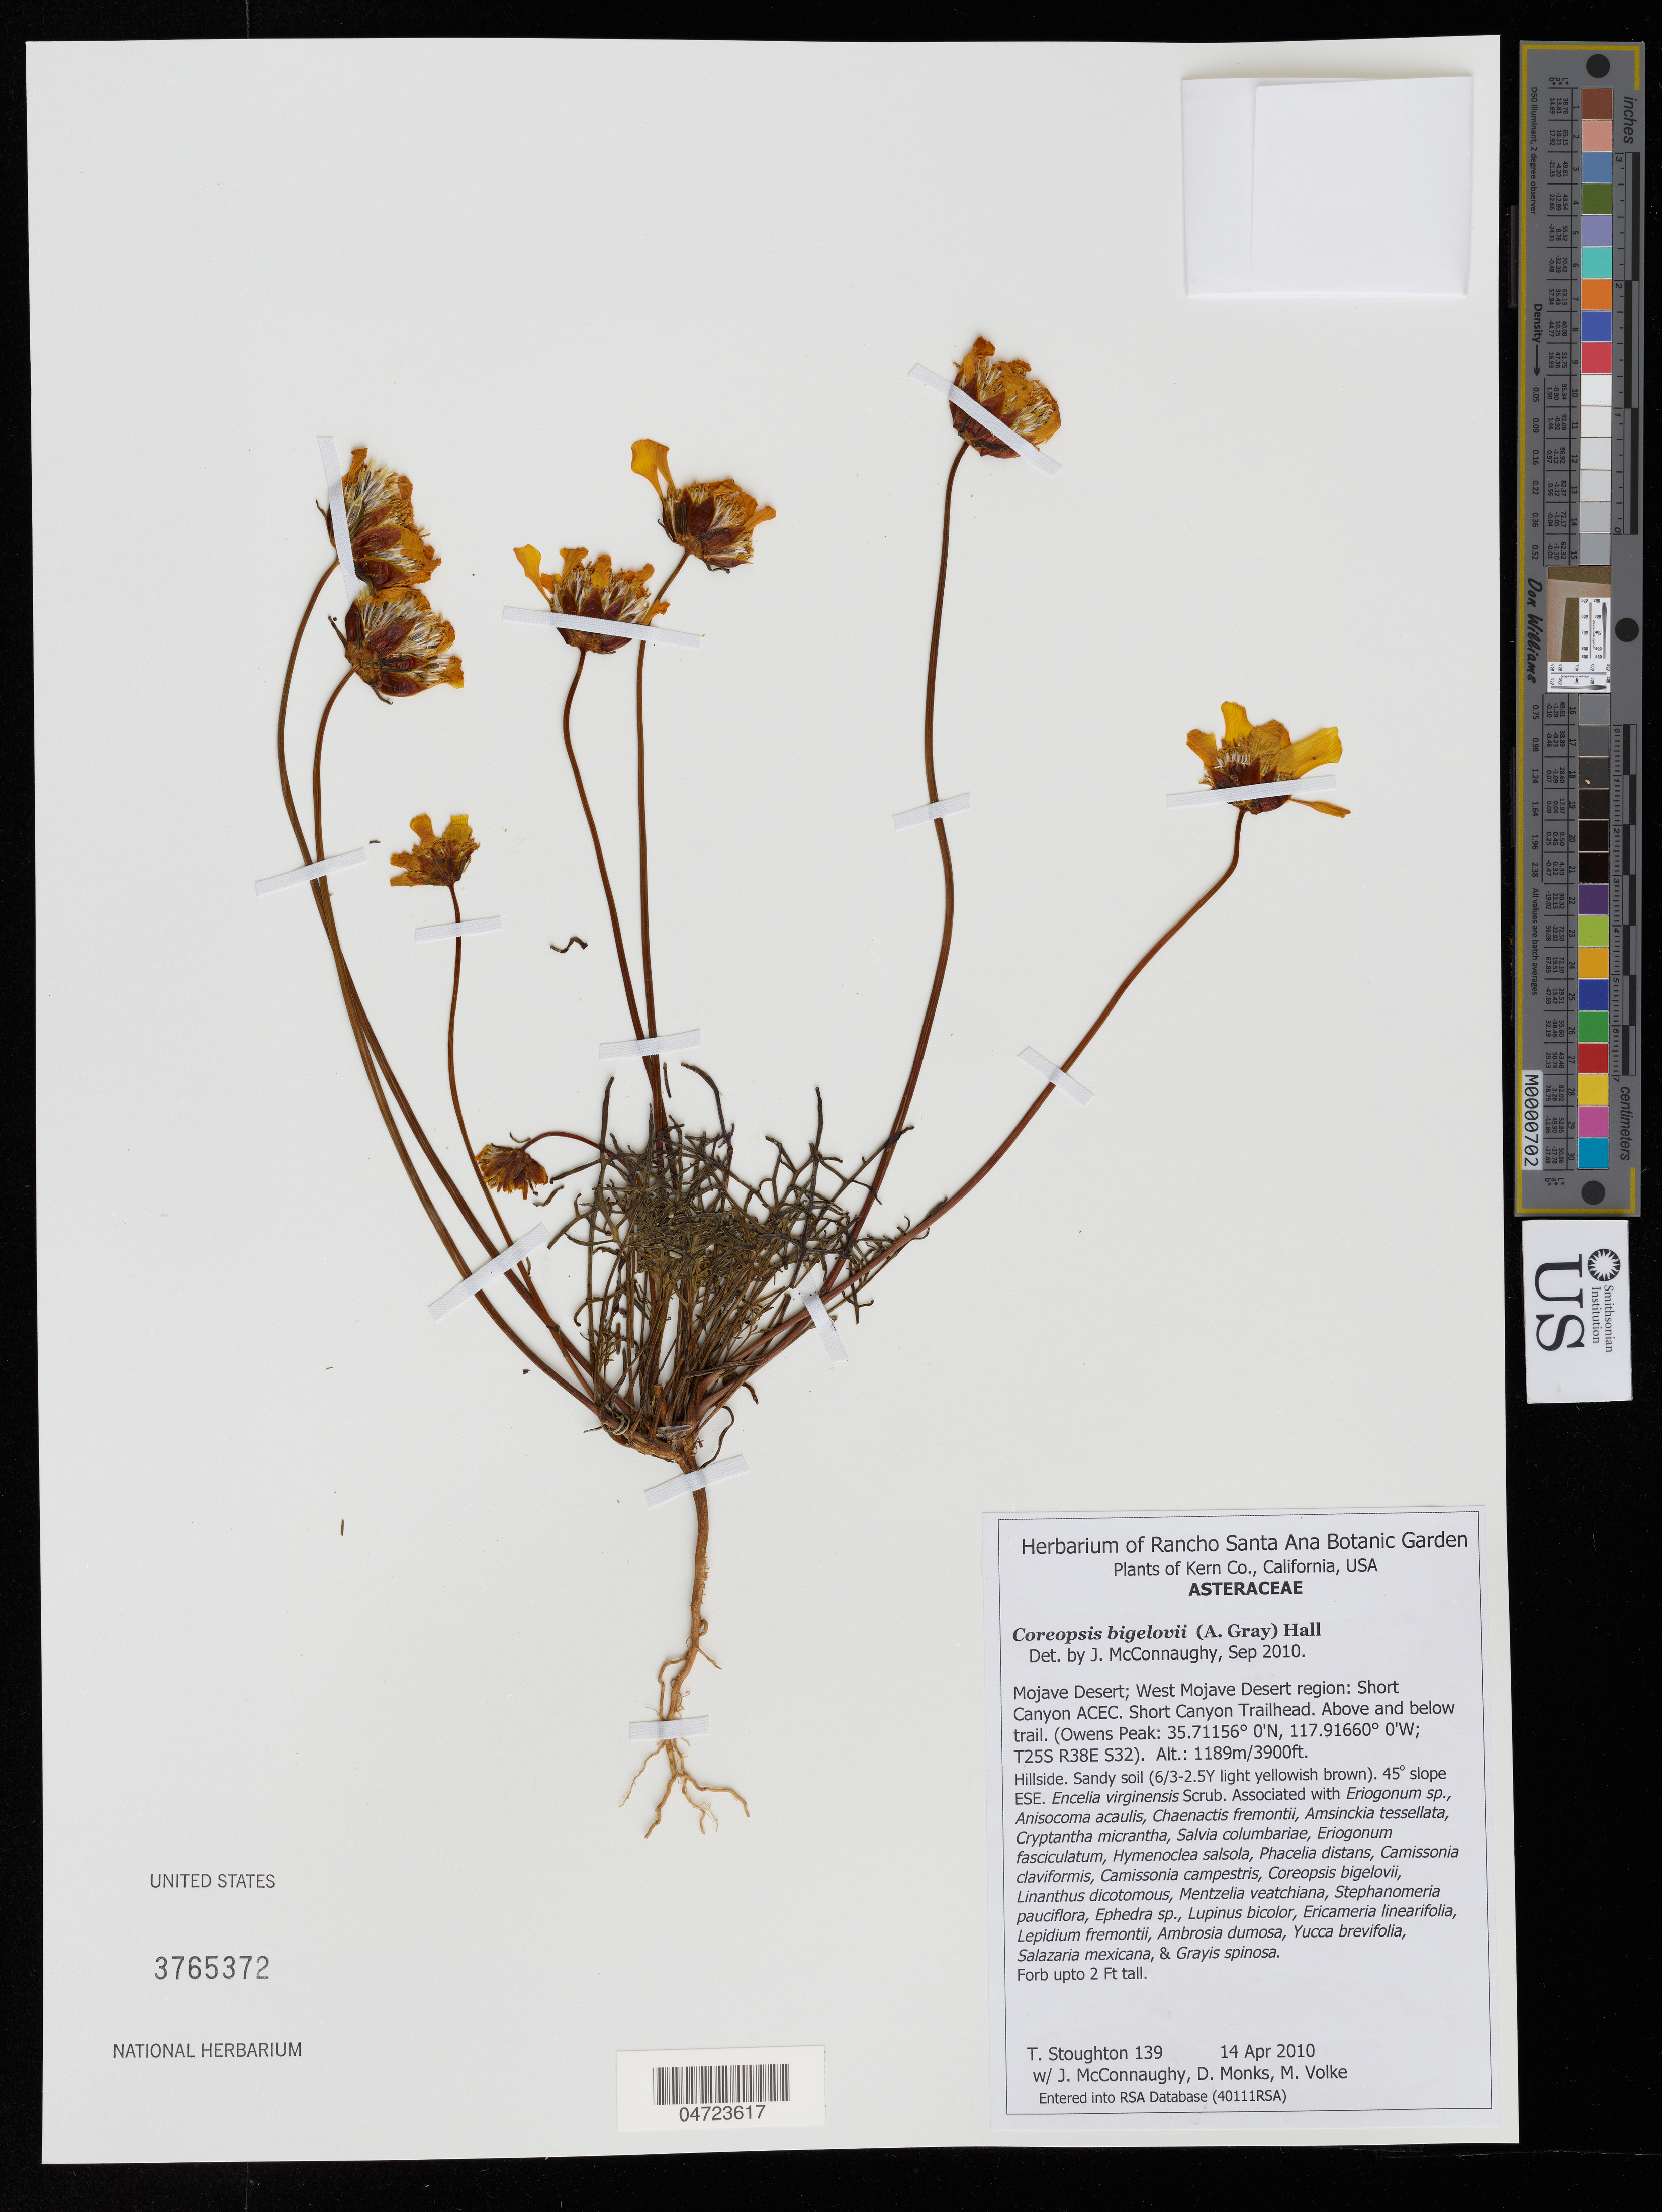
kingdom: Plantae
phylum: Tracheophyta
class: Magnoliopsida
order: Asterales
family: Asteraceae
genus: Coreopsis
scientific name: Coreopsis bigelovii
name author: (A. Gray) Voss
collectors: T. Stoughton, J. McConnaughy, D. Monks & M. Volke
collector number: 139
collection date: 2010-04-14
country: United States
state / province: California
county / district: Kern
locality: Kern Co. Mojave Desert; West Mojave Desert region: Short Canyon ACEC. Short Canyon Trailhead. Above and below trail (Owens Peak: T25S R38E S32).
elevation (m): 1189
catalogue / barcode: US 3765372